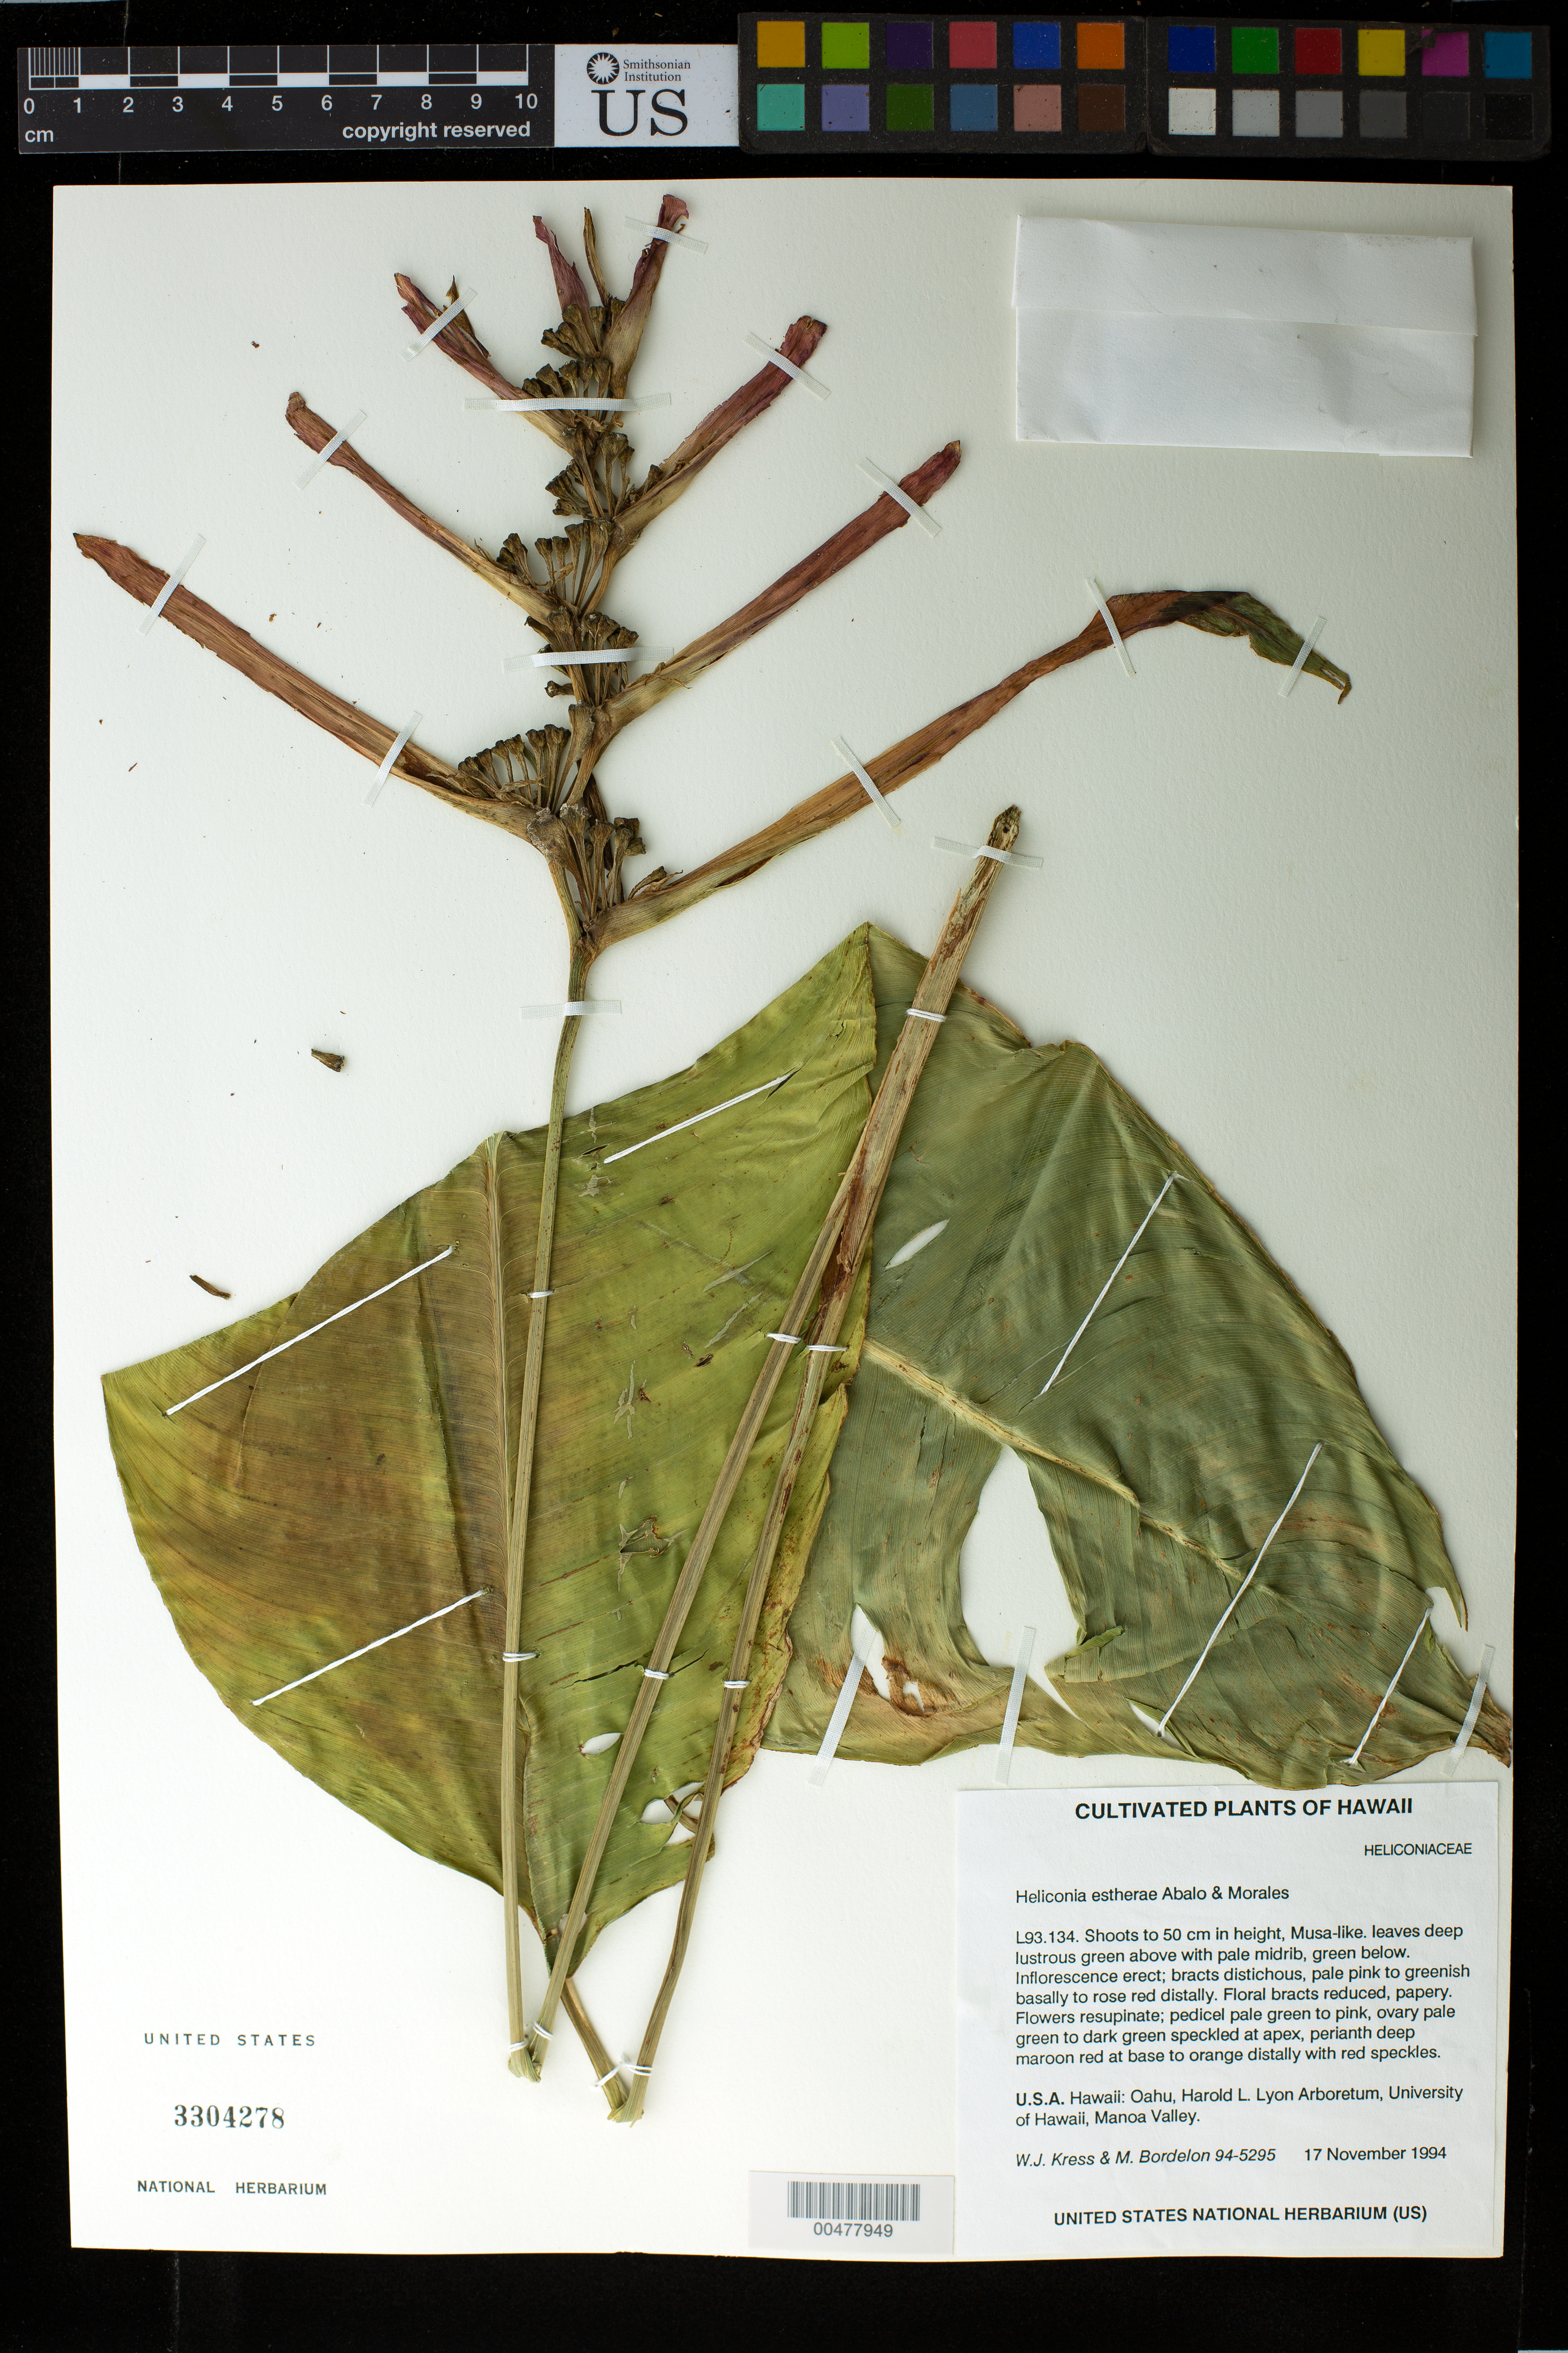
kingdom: Plantae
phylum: Tracheophyta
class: Liliopsida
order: Zingiberales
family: Heliconiaceae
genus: Heliconia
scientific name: Heliconia estherae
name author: Abalo & G. Morales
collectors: W. J. Kress & M. Bordelon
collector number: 94-5295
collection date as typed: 17 Nov 1994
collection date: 1994-11-17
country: United States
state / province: Hawaii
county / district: Honolulu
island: Oahu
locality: Harold L. Lyon Arboretum, University of Hawaii, Manoa Valley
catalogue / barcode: US 3304278